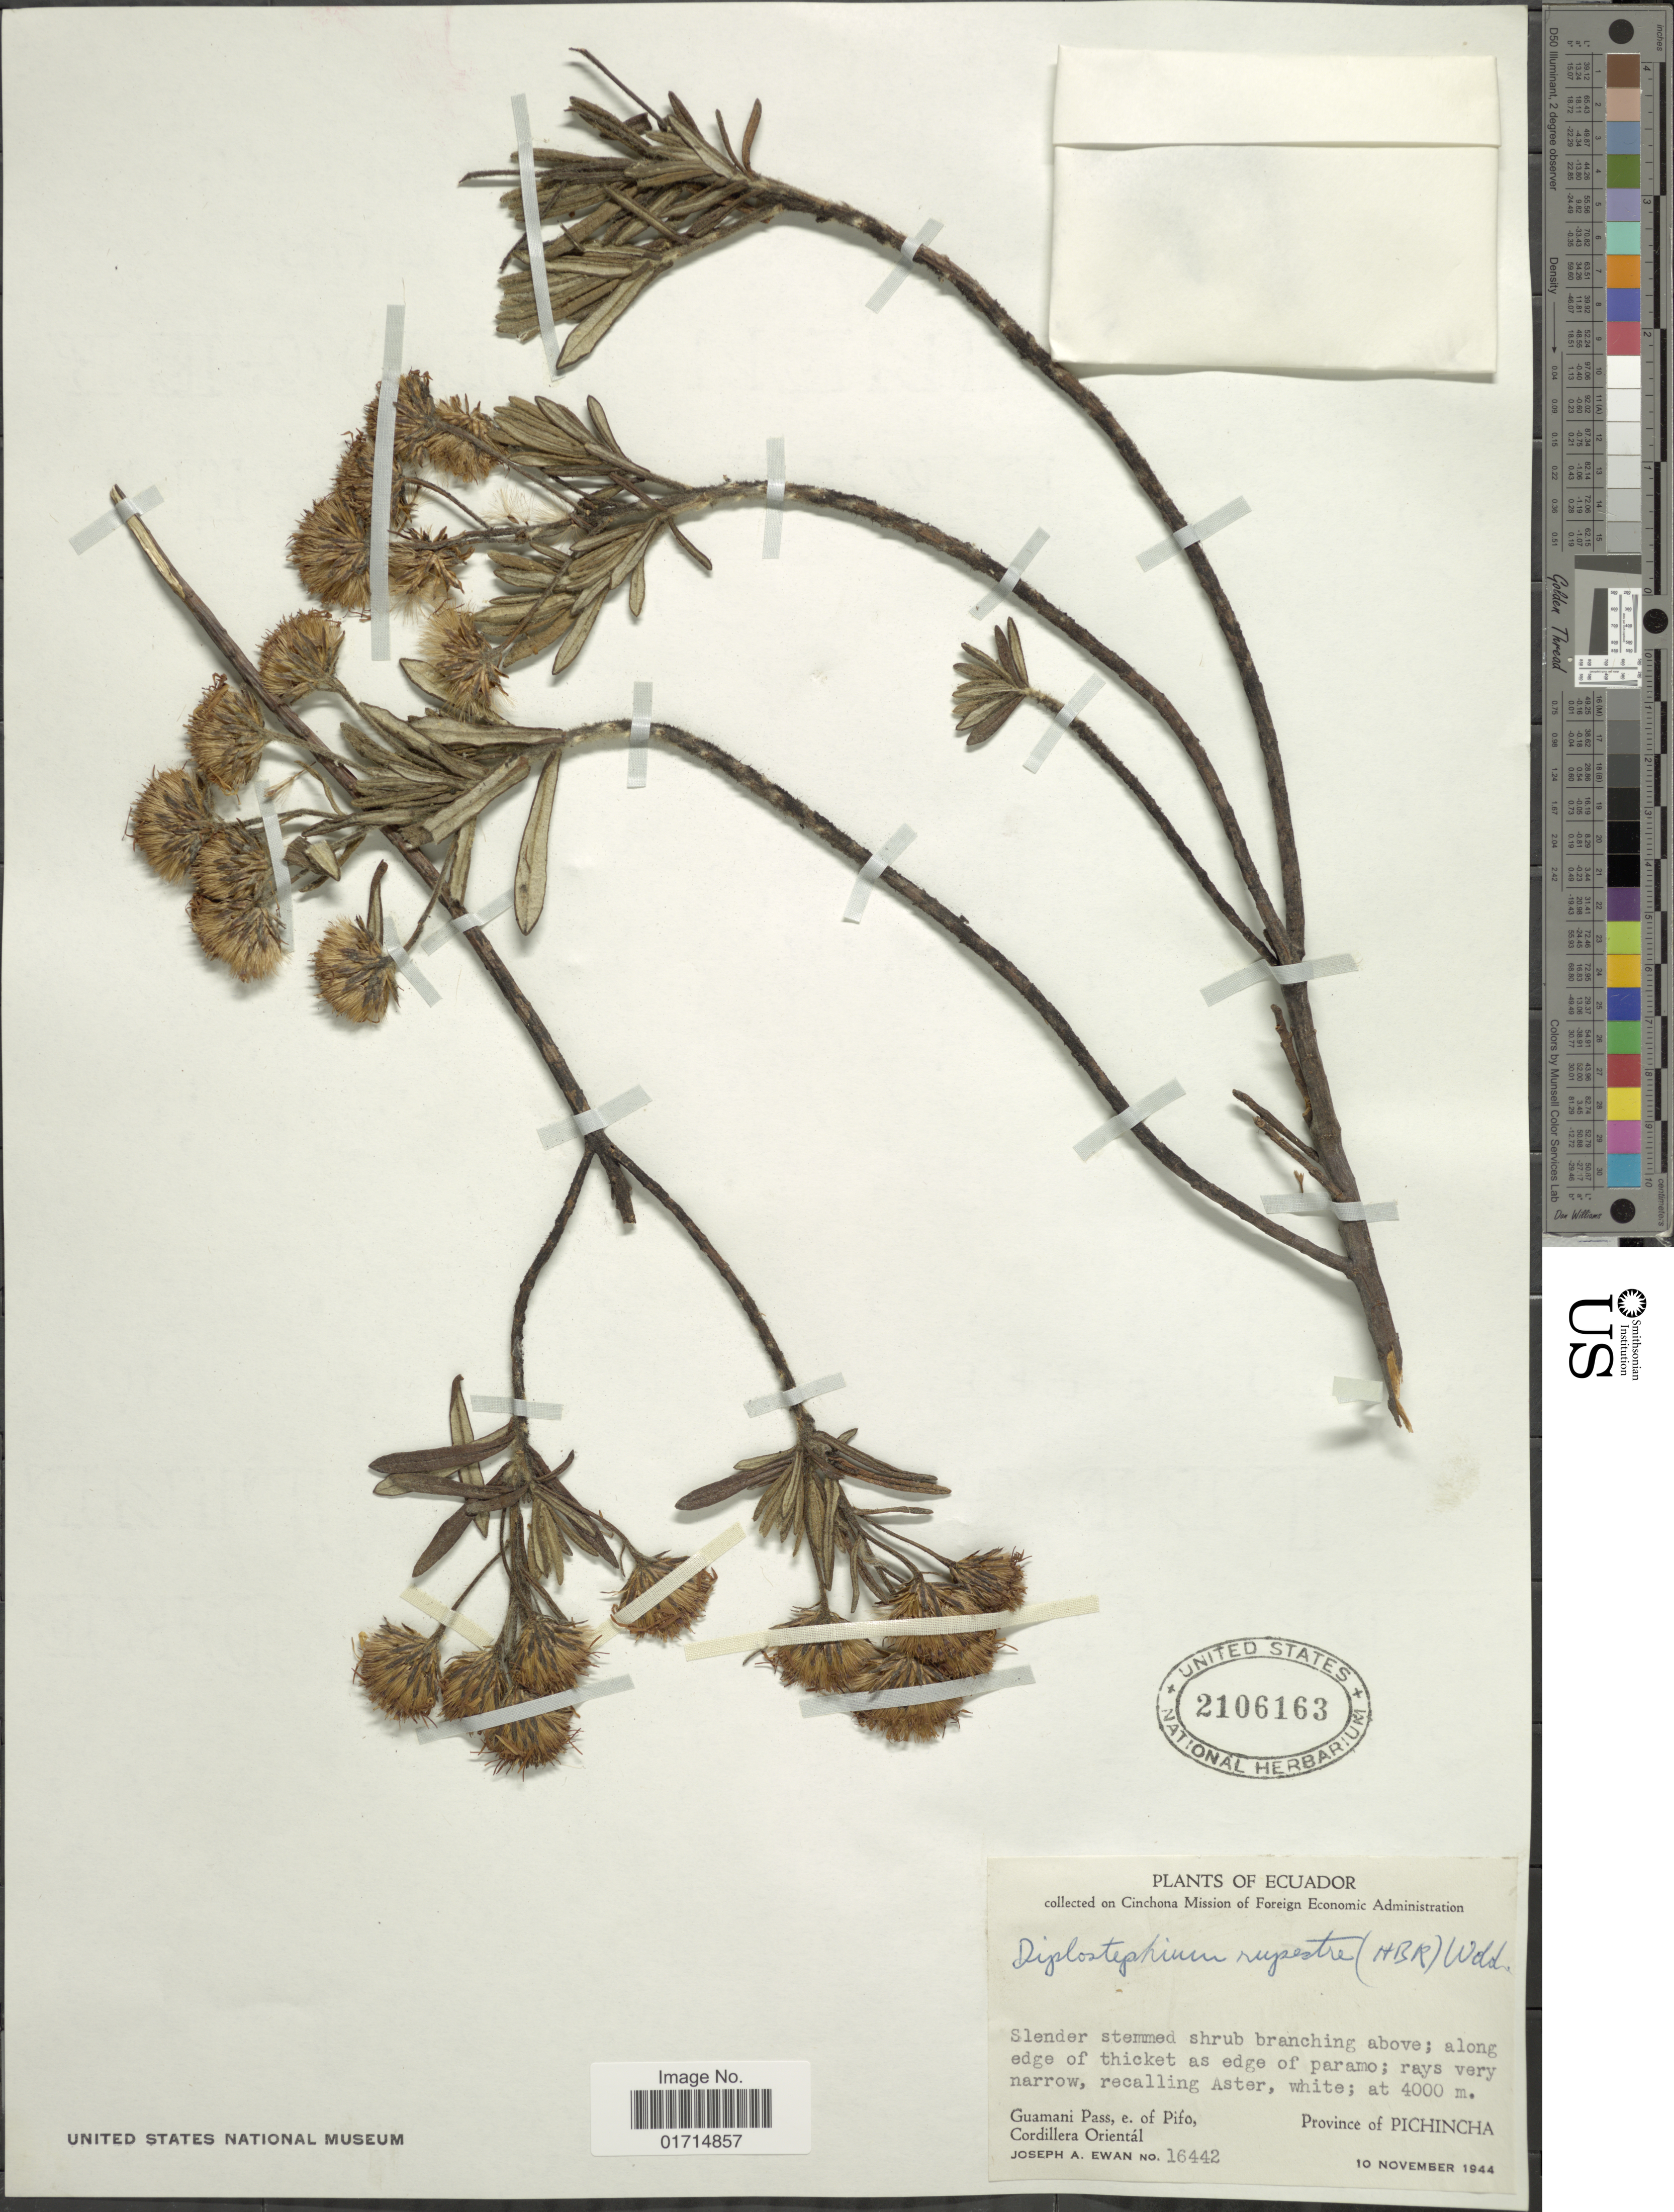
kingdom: Plantae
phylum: Tracheophyta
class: Magnoliopsida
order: Asterales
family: Asteraceae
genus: Diplostephium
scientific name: Diplostephium rupestre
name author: (Kunth) Wedd.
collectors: J. A. Ewan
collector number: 16442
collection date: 1944-11-10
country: Ecuador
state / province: Pichincha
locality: Recalling Aster. Guamani Pass, e. of Pifo, Cordillera Oriental. Province of Pichincha. Ecuador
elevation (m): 4000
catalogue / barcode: US 2106163